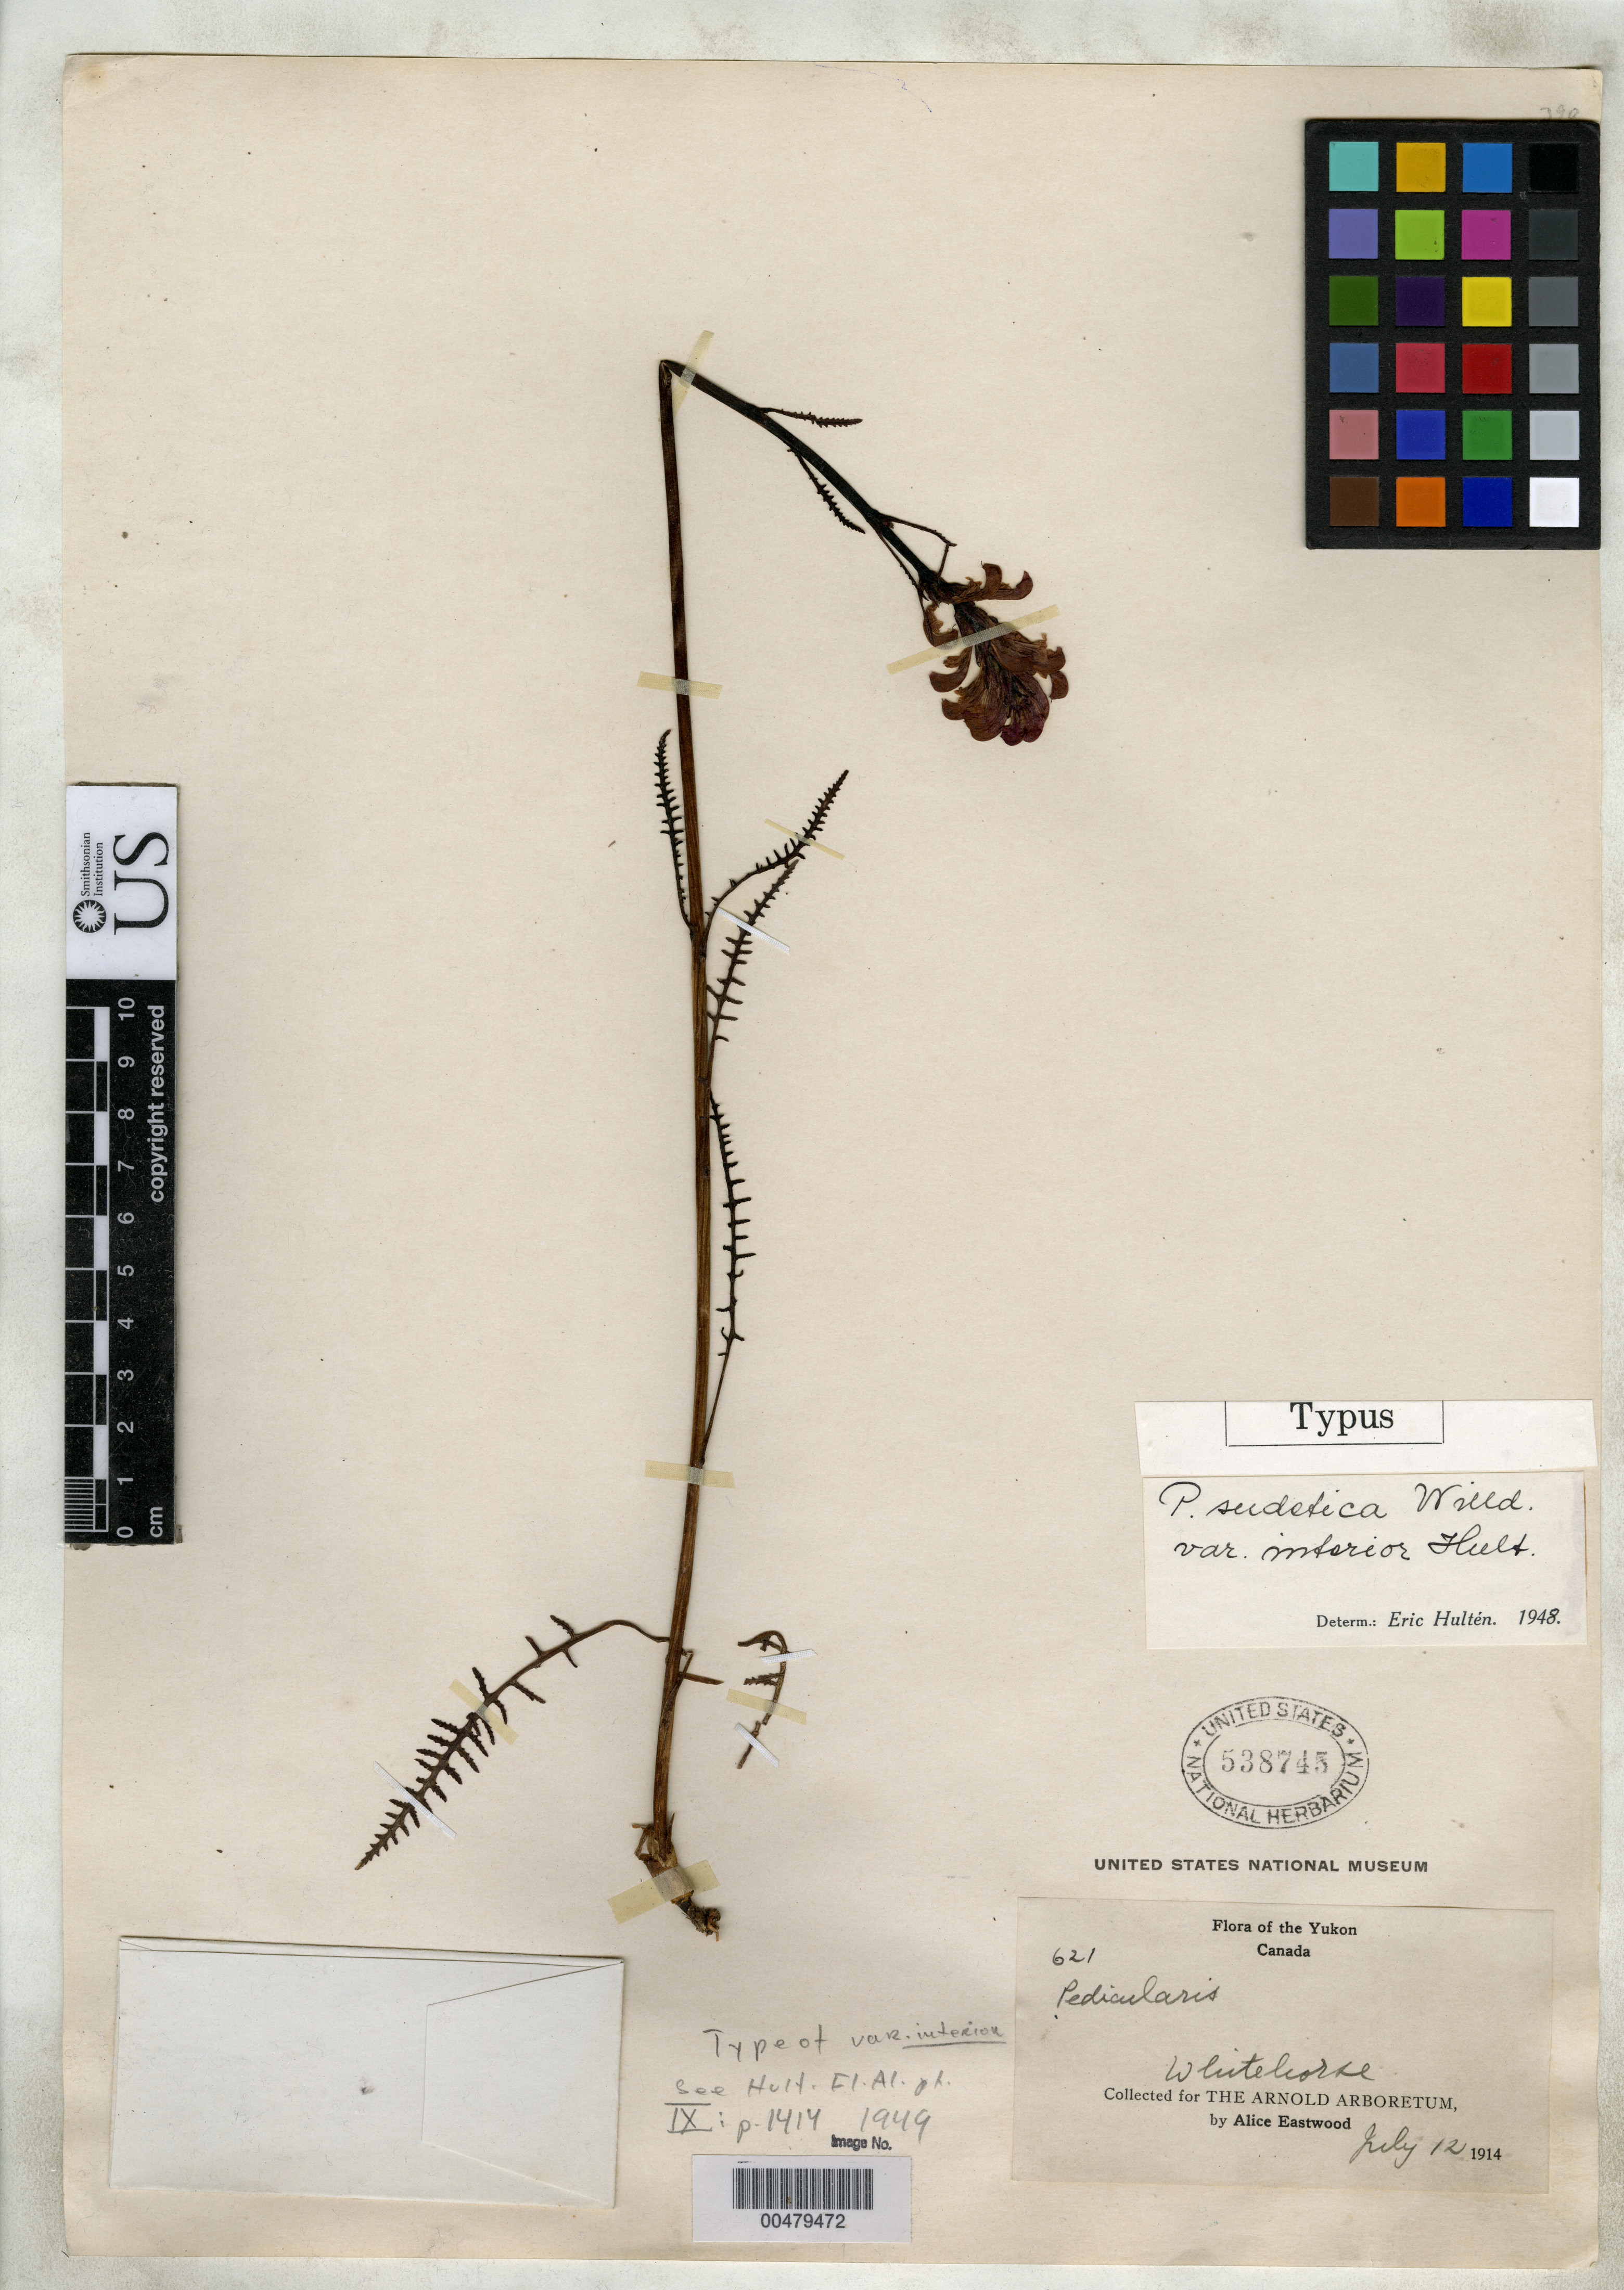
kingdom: Plantae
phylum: Tracheophyta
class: Magnoliopsida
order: Lamiales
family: Orobanchaceae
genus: Pedicularis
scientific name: Pedicularis sudetica var. interior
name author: Hultén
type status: Isosyntype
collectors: A. Eastwood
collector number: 621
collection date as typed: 12 Jul 1914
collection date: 1914-07-12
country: Canada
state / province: Yukon Territory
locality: White Horse.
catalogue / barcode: US 538745